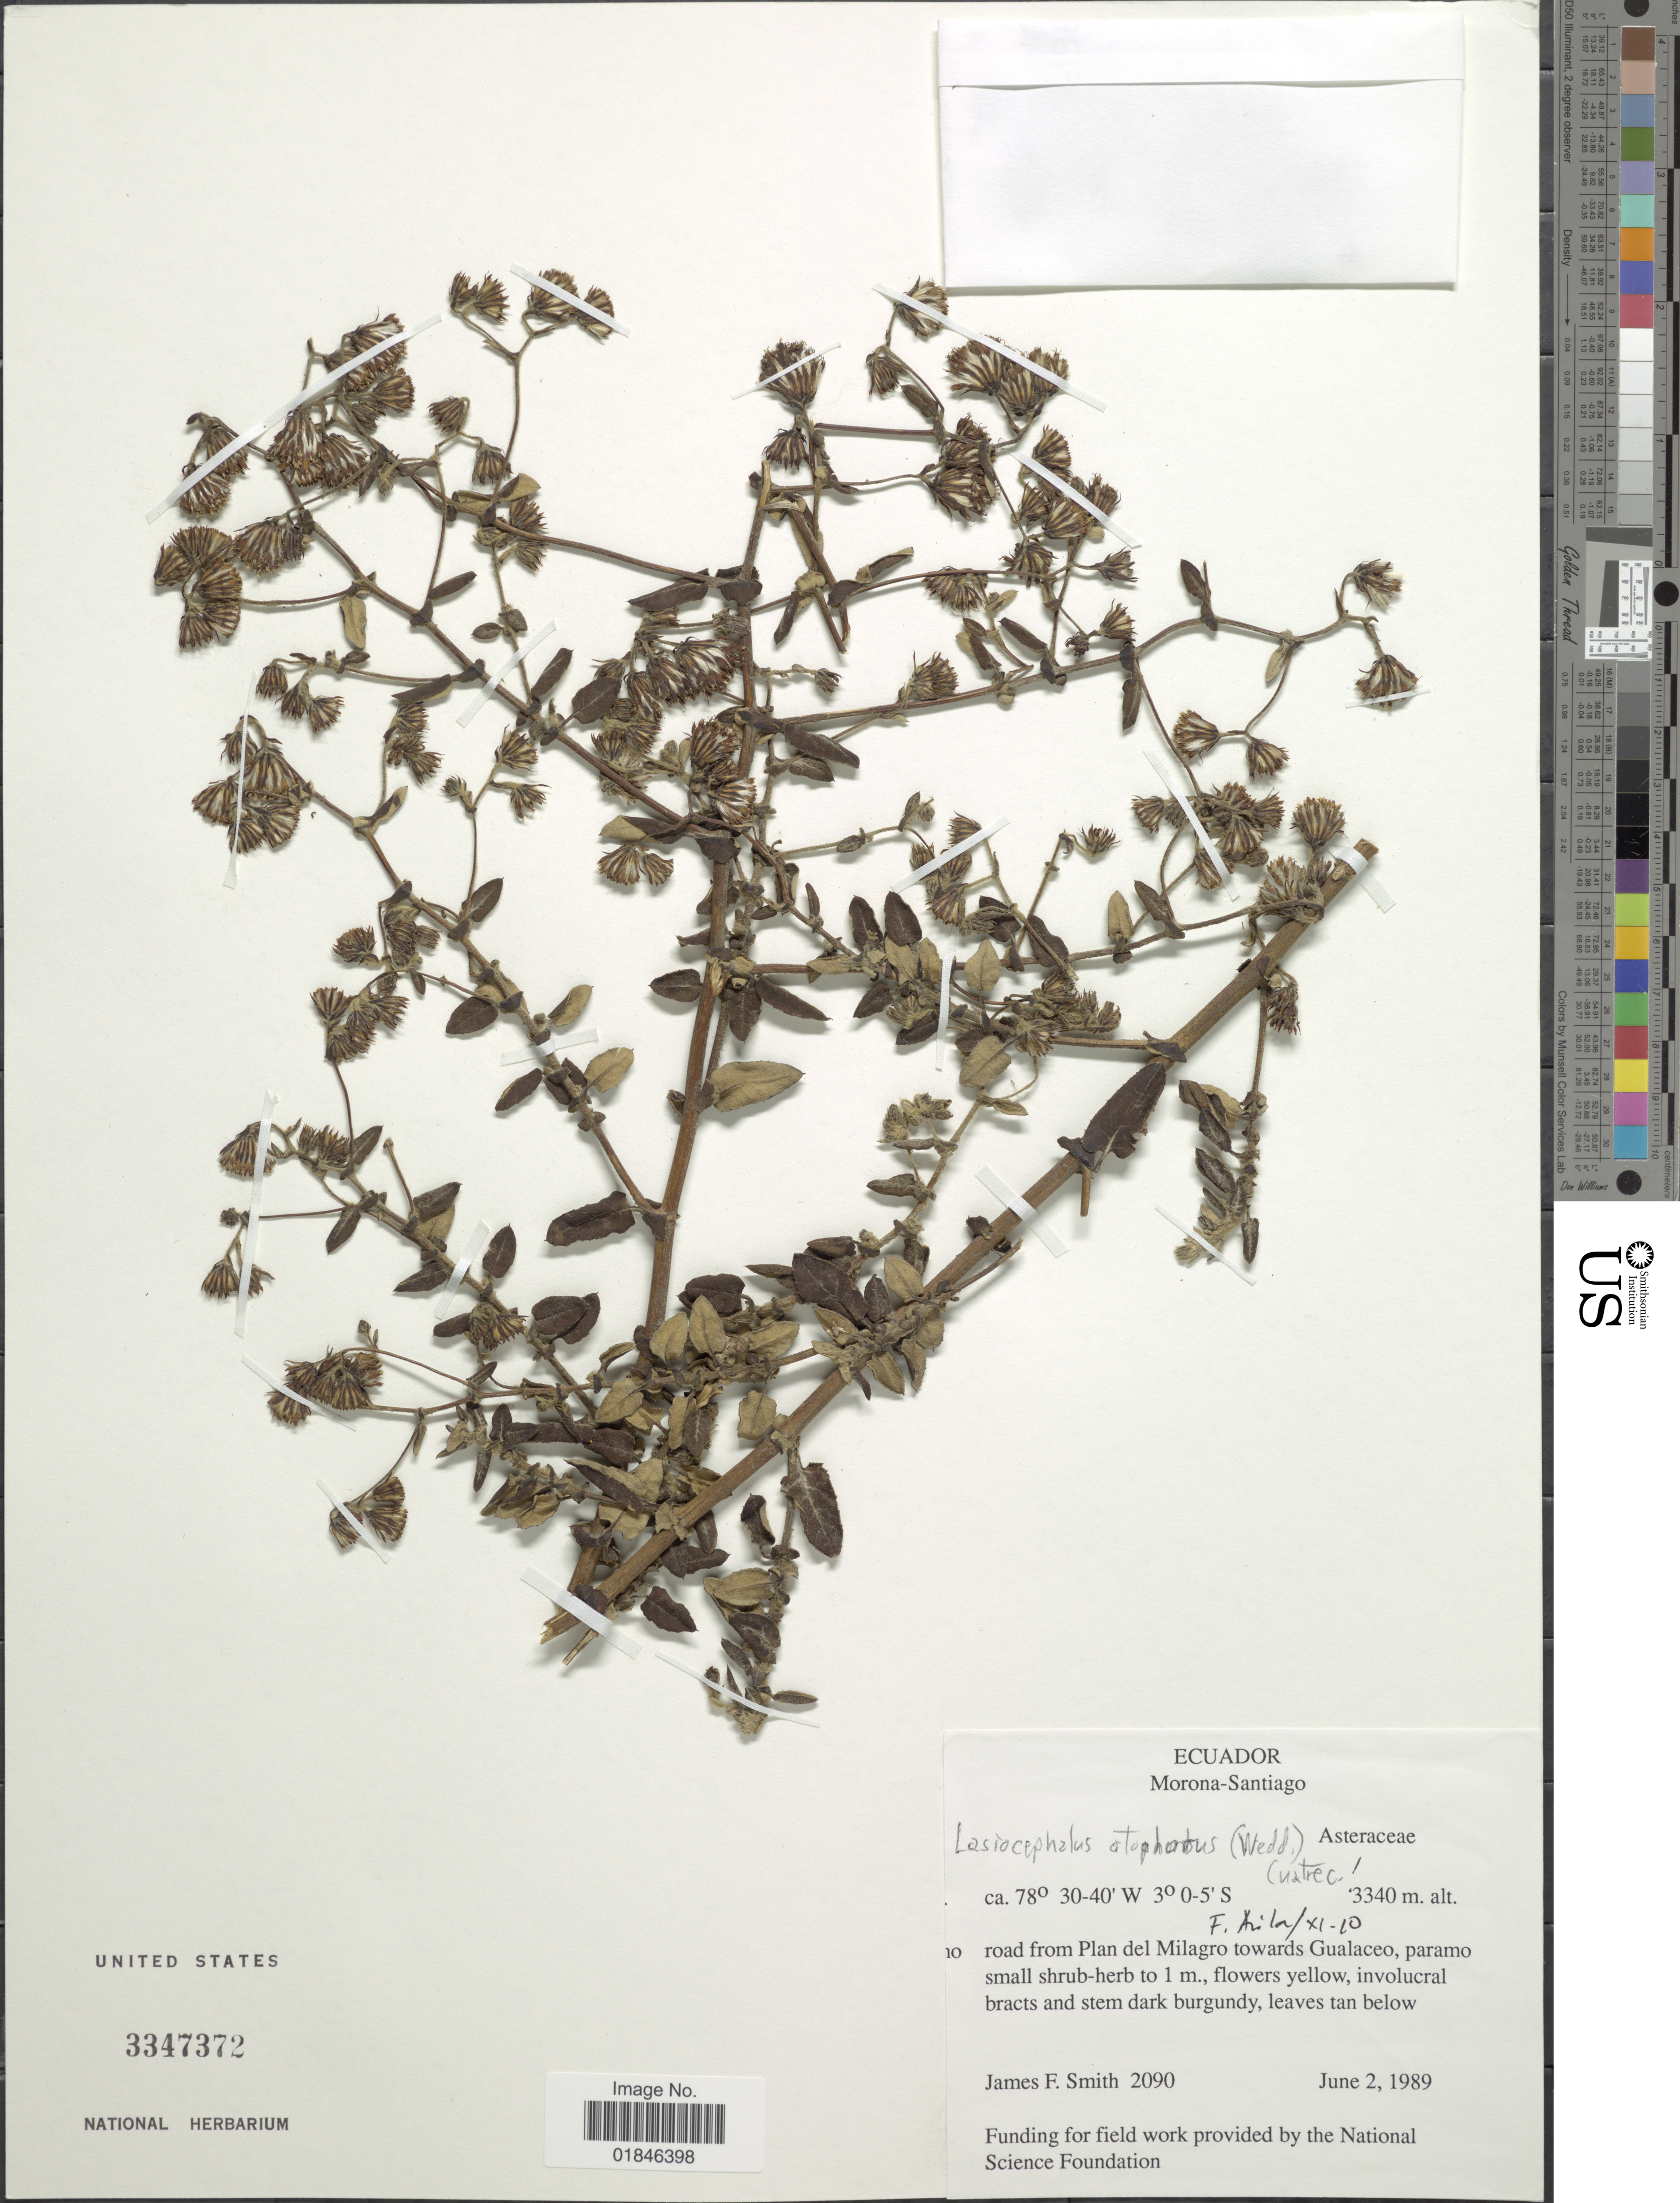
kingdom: Plantae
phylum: Tracheophyta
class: Magnoliopsida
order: Asterales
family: Asteraceae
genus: Senecio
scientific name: Senecio otophorus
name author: Wedd.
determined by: Salomon, Luciana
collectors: J. F. Smith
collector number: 2090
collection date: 1989-06-02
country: Ecuador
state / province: Morona-Santiago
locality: Morona-Santiago, road from Plan del Milagro towards Gualaceo.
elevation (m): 3340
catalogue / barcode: US 3347372